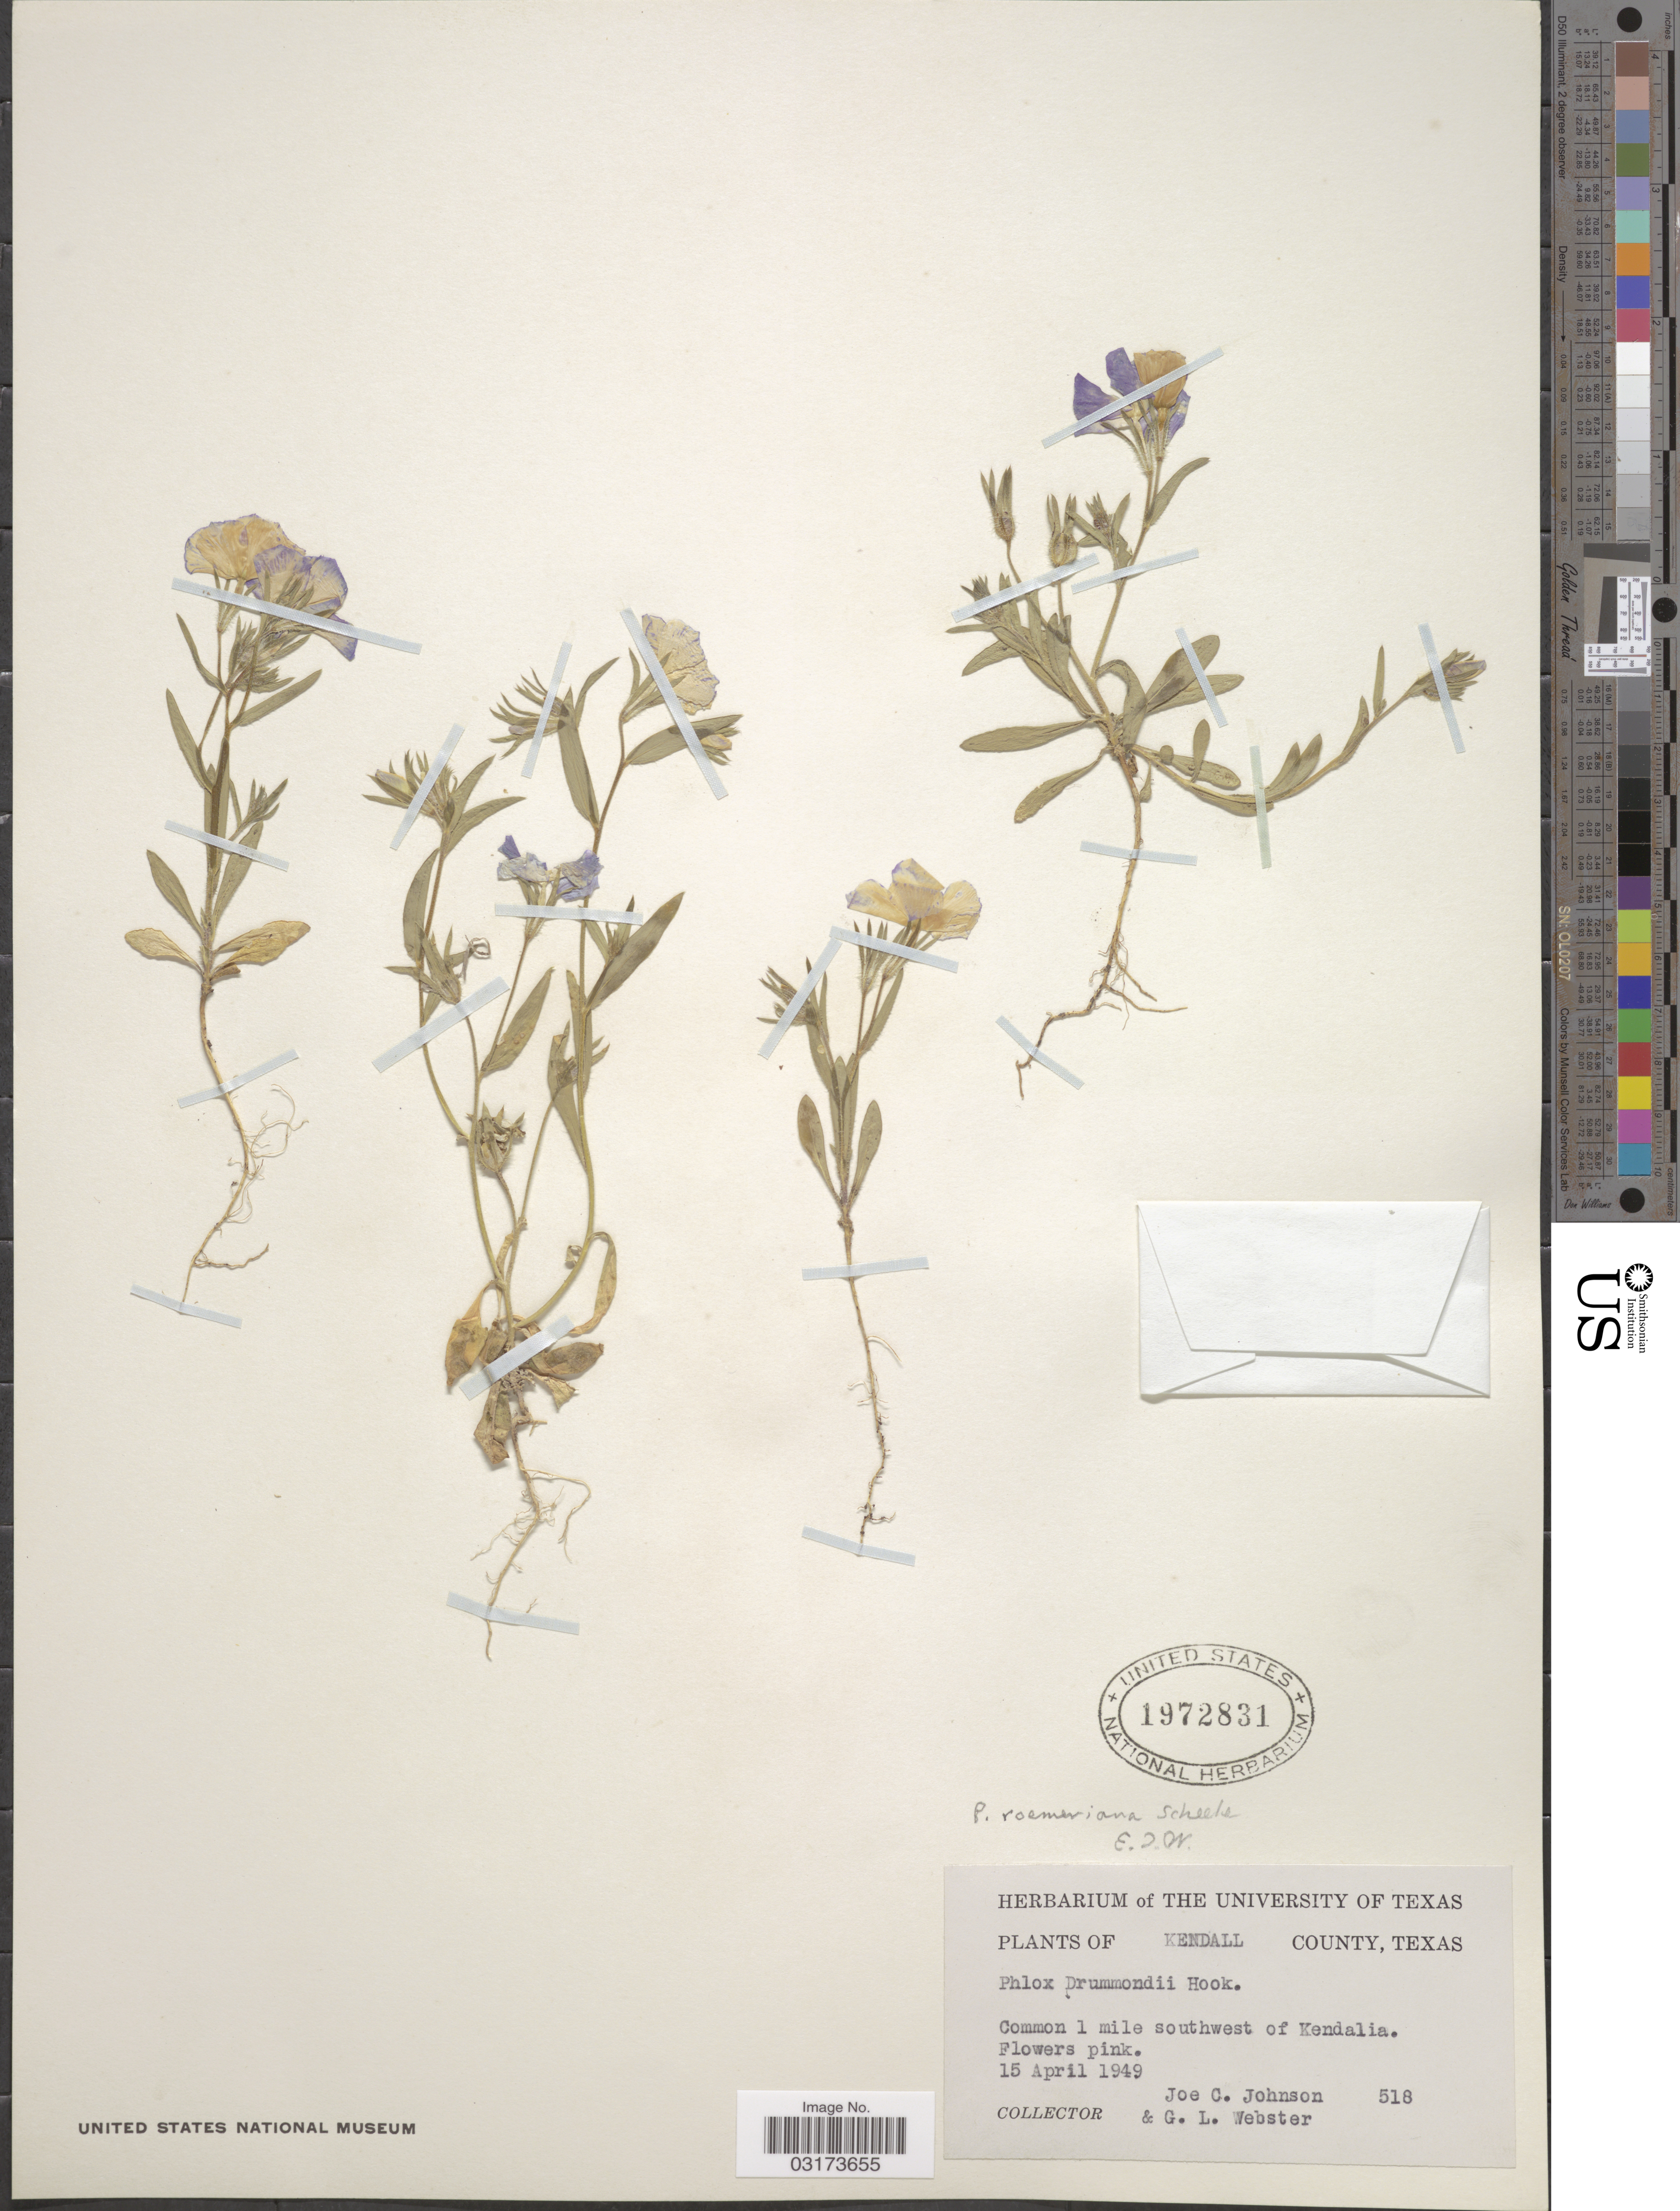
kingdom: Plantae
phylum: Tracheophyta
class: Magnoliopsida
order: Ericales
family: Polemoniaceae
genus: Phlox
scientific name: Phlox roemeriana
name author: Scheele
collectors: J. C. Johnson & G. L. Webster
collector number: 518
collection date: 1949-04-15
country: United States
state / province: Texas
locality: Kendall County. Common 1 mile southwest of Kendalia.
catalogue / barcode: US 1972831